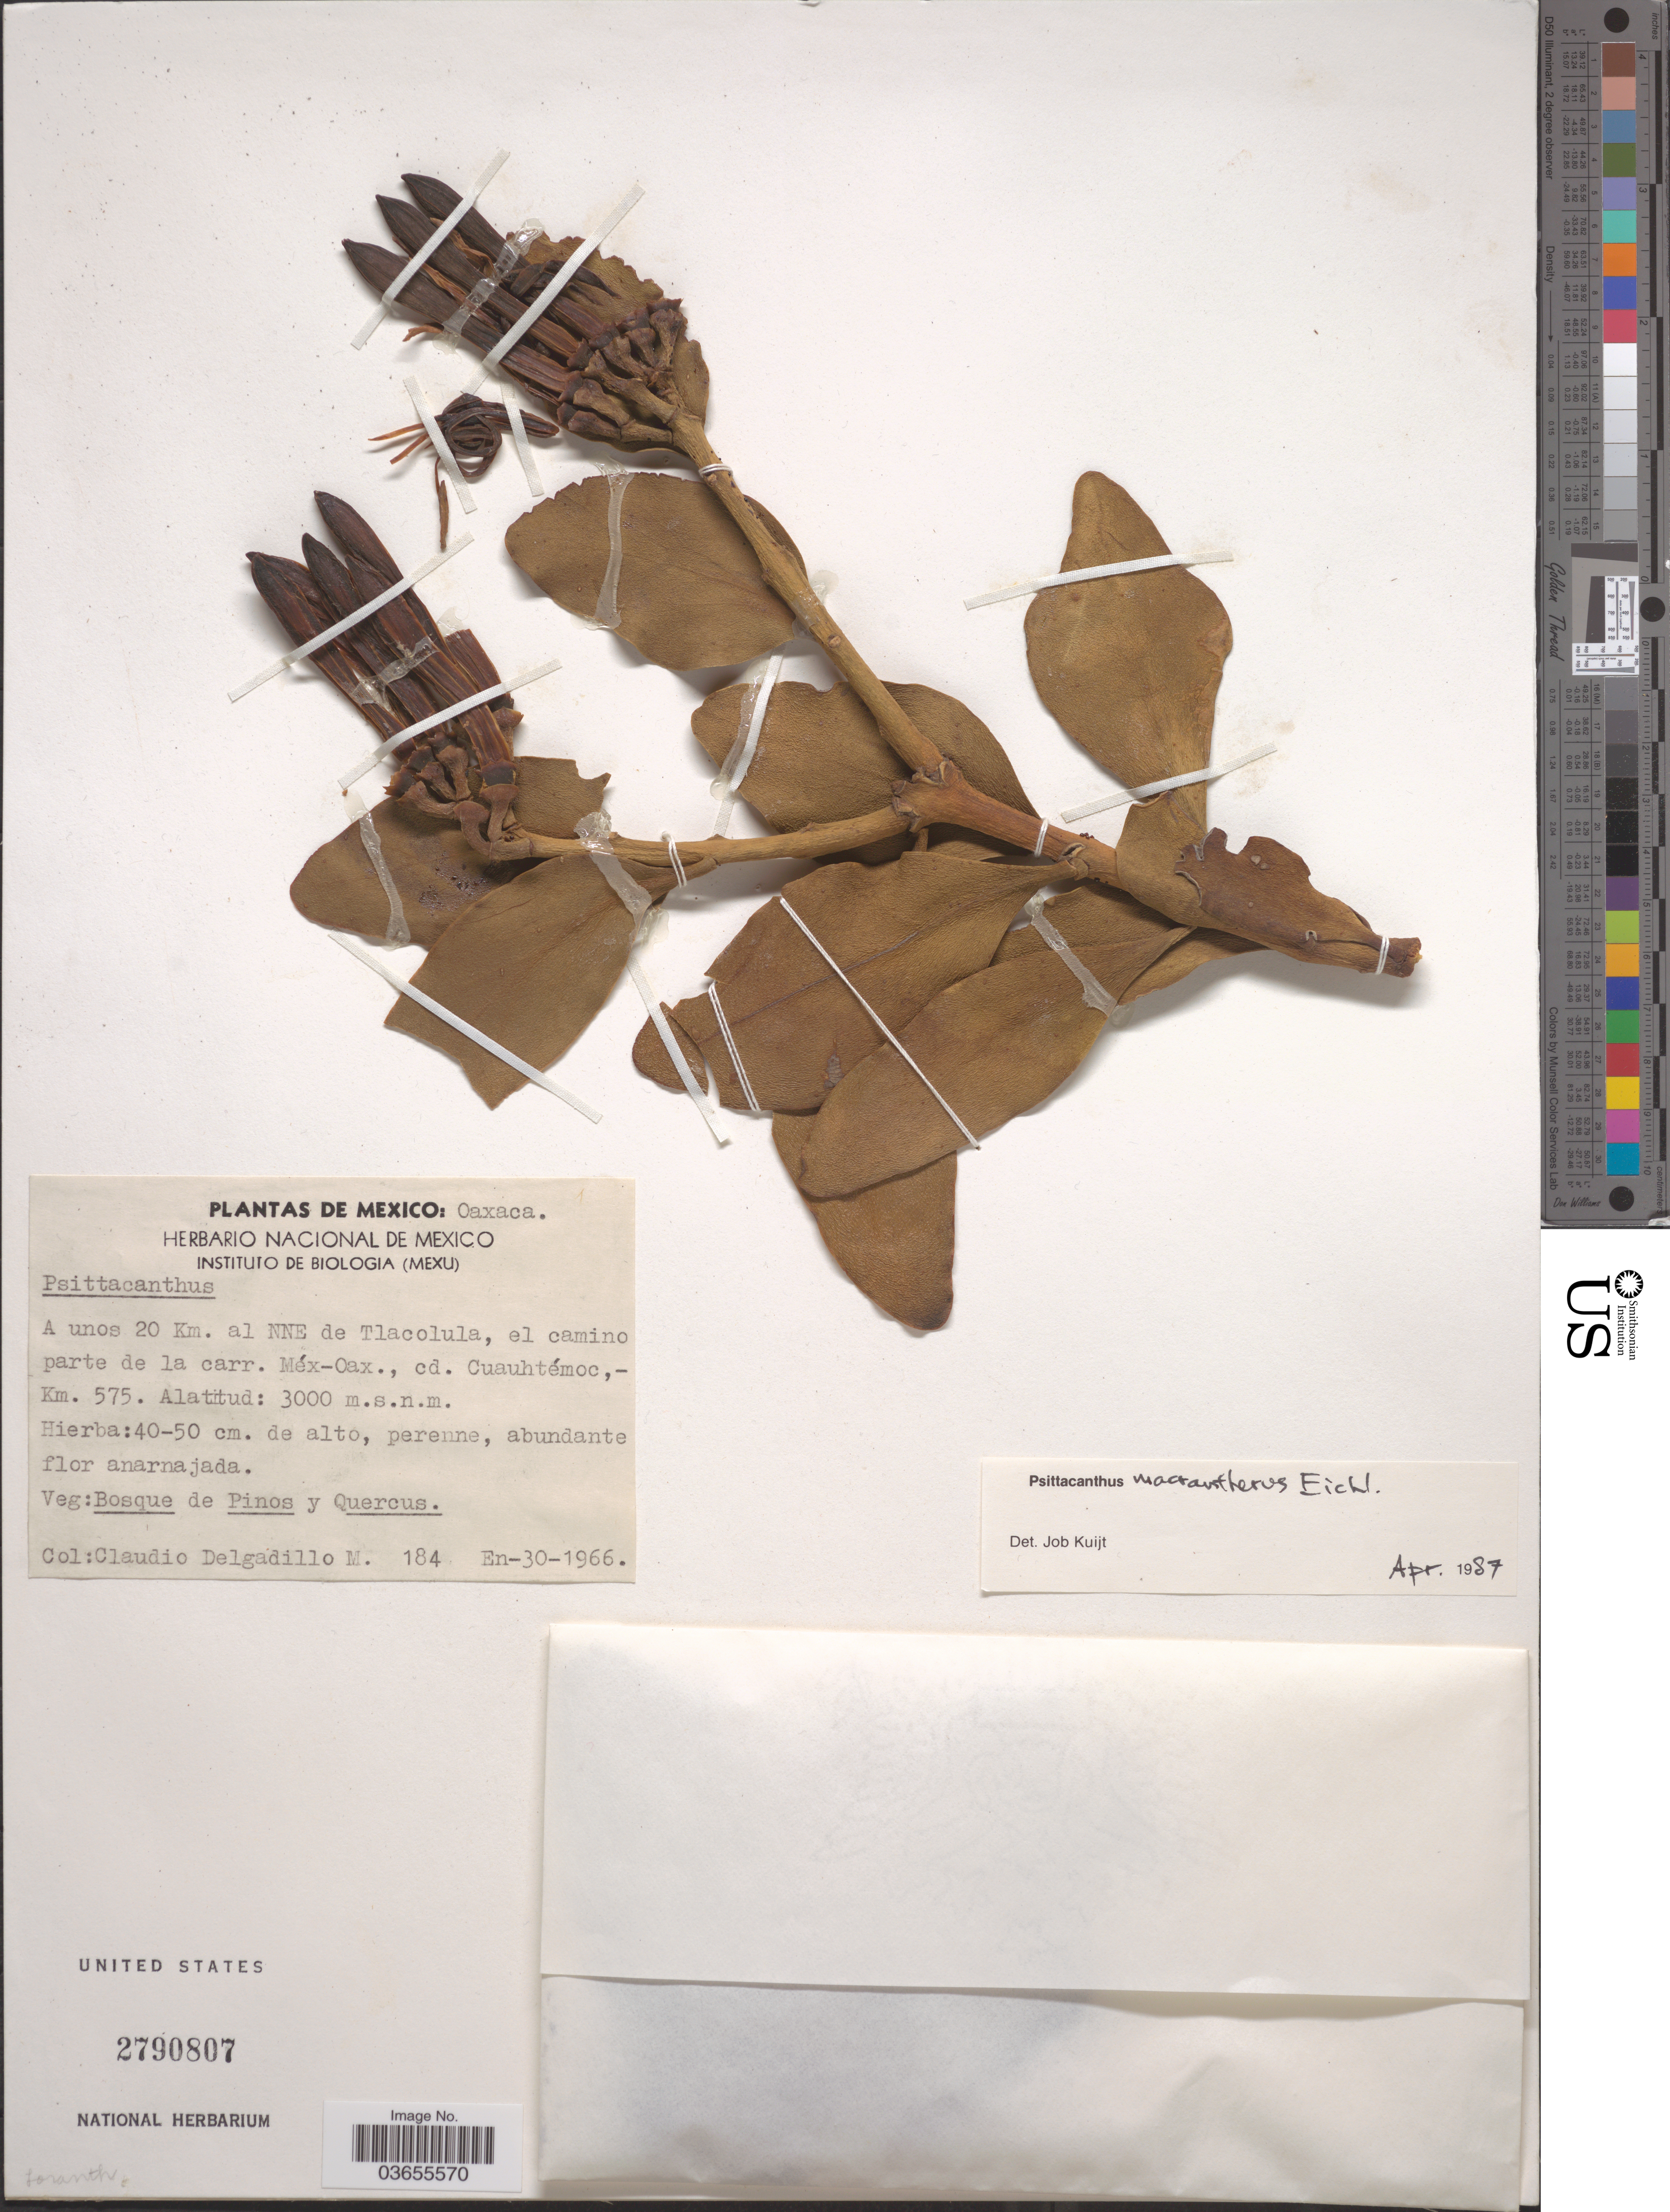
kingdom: Plantae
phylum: Tracheophyta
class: Magnoliopsida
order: Santalales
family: Loranthaceae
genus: Psittacanthus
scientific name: Psittacanthus macrantherus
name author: Eichler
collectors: C. Delgadillo-m.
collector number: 184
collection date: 1966-01-30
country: Mexico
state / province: Oaxaca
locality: A unos 20 Km. al NNE de Tlacolula, el camino parte de la carr. Méx-Oax., cd. Cuauhtémoc,- Km. 575.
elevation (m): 3000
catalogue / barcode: US 2790807